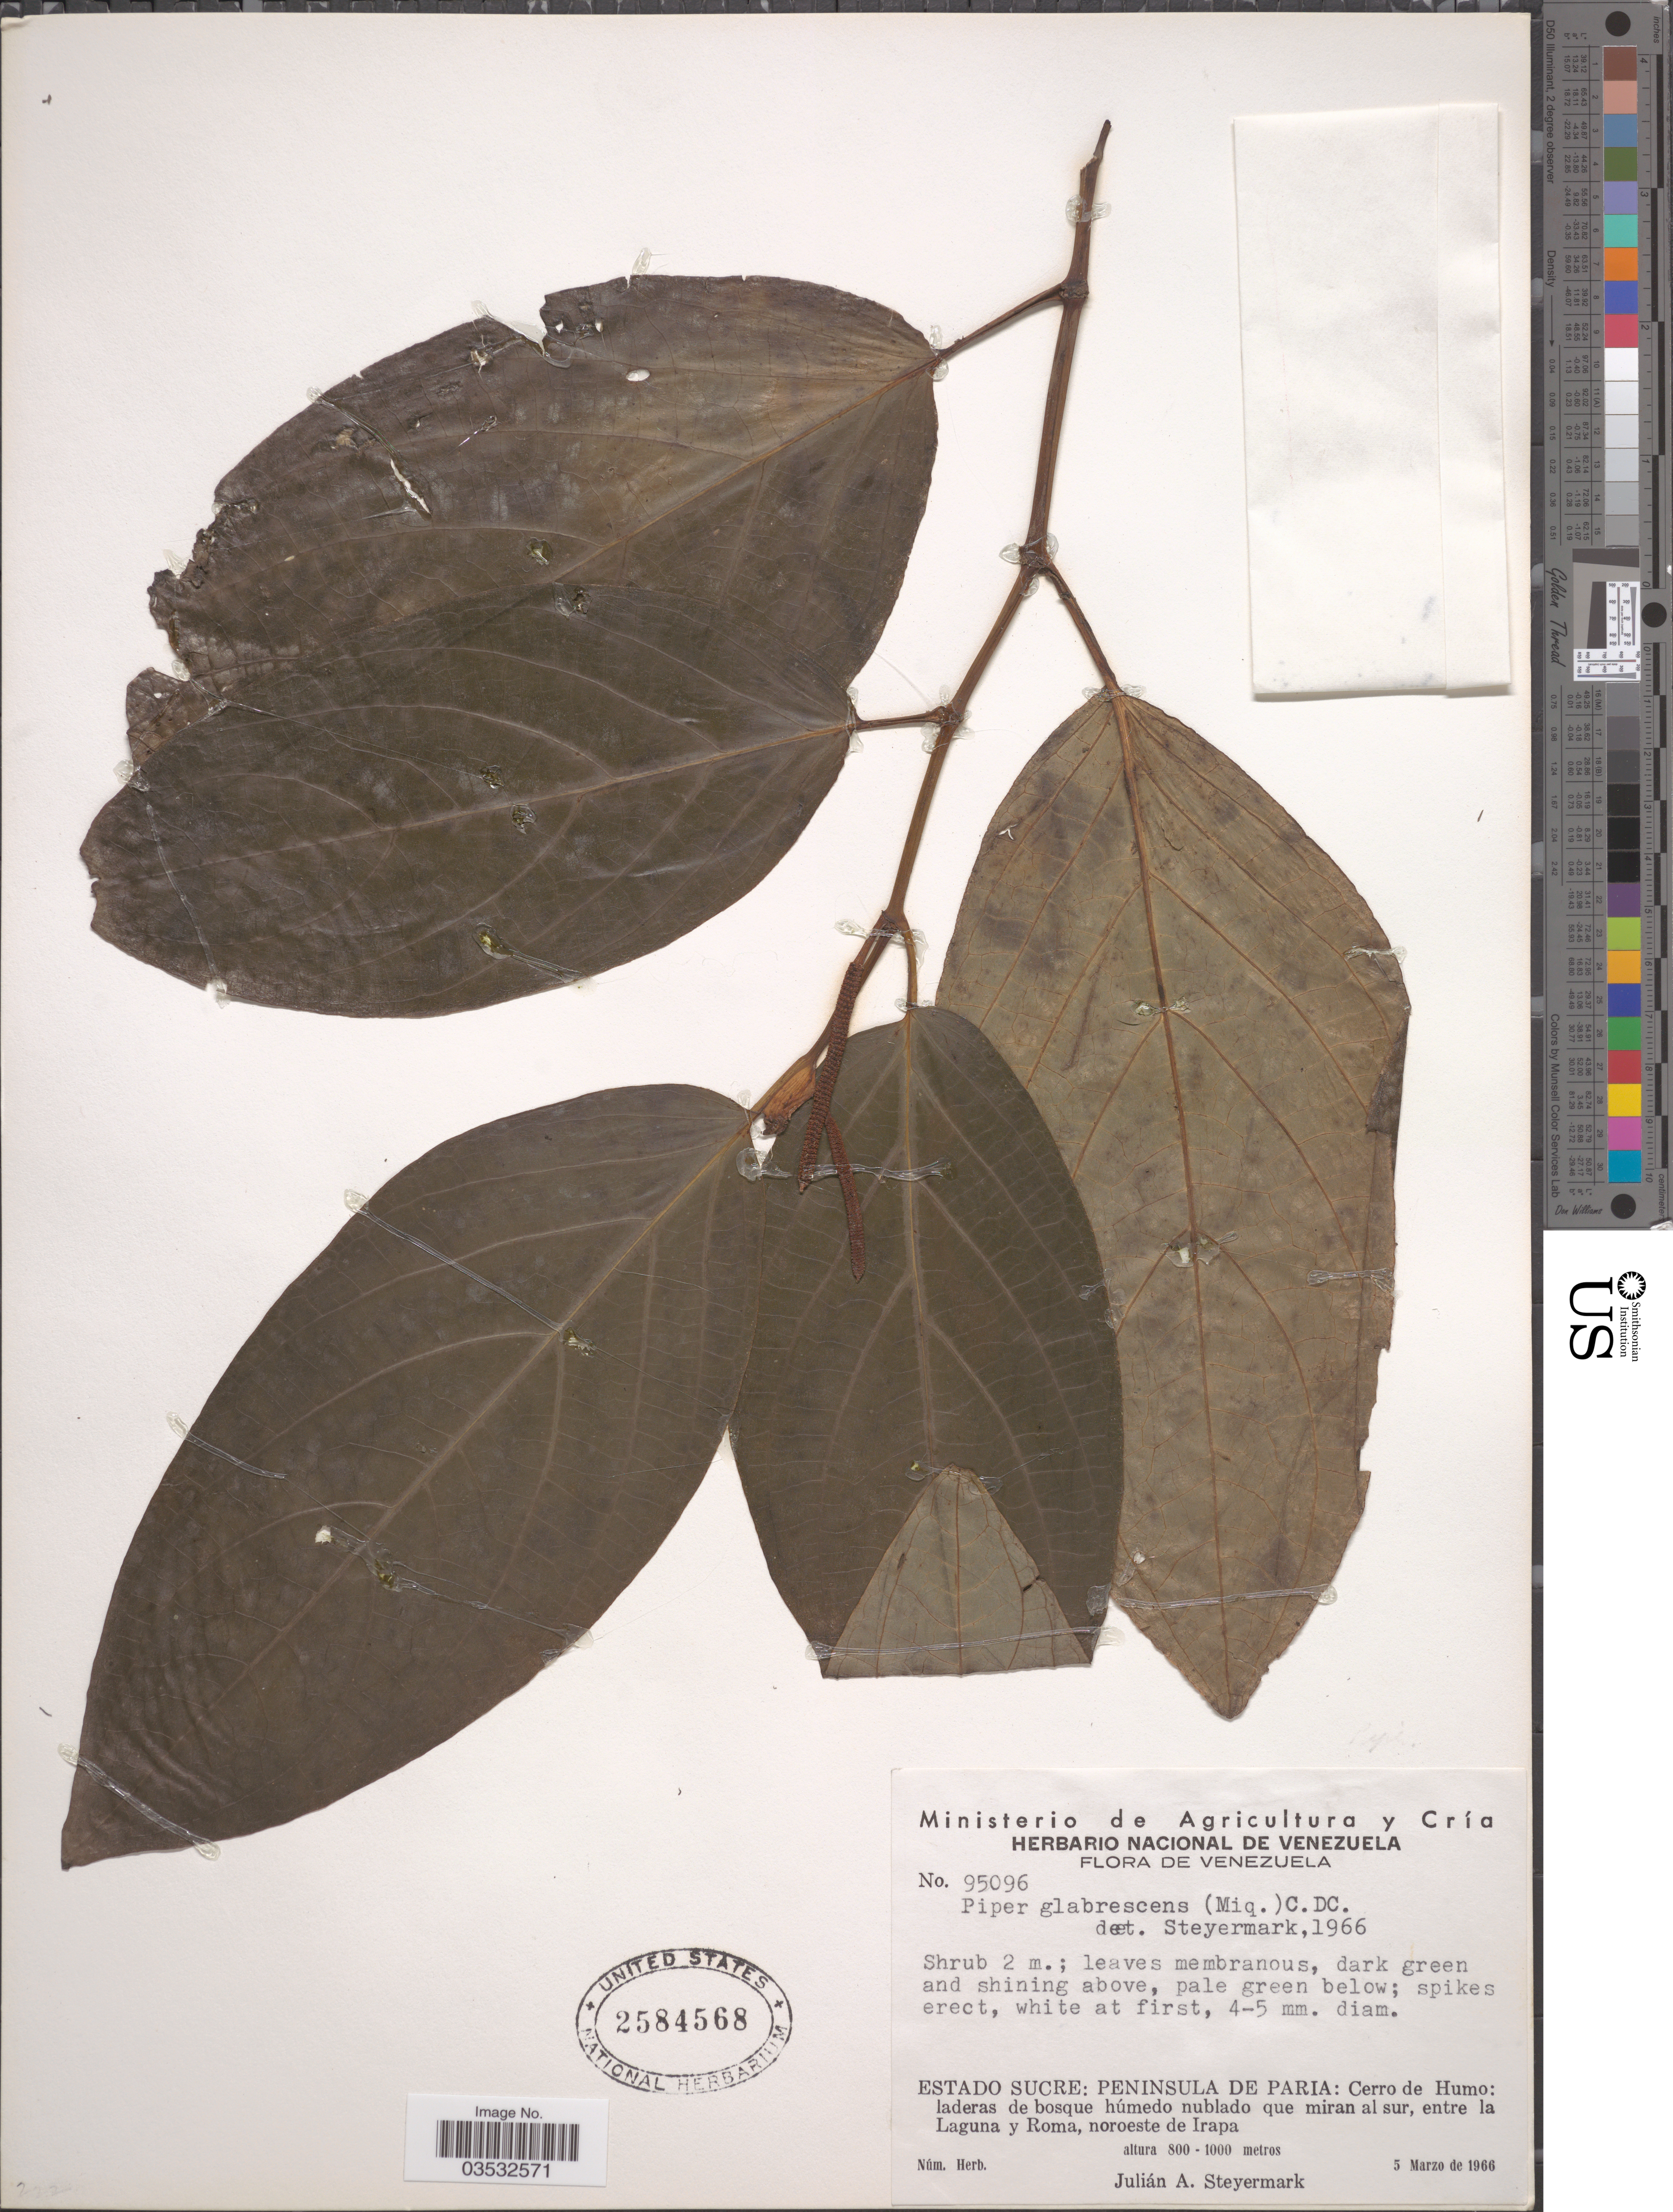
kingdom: Plantae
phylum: Tracheophyta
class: Magnoliopsida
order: Piperales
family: Piperaceae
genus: Piper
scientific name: Piper glabrescens var. glabrescens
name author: (Miq.) C. DC.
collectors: J. Steyermark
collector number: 95096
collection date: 1966-03-05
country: Venezuela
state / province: Sucre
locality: Peninsula de Paria: Cerro de Humo: laderas de bosque húmedo nublado que miran al sur, entre la Laguna y Roma, noroeste de Irapa.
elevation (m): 800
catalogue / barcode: US 2584568